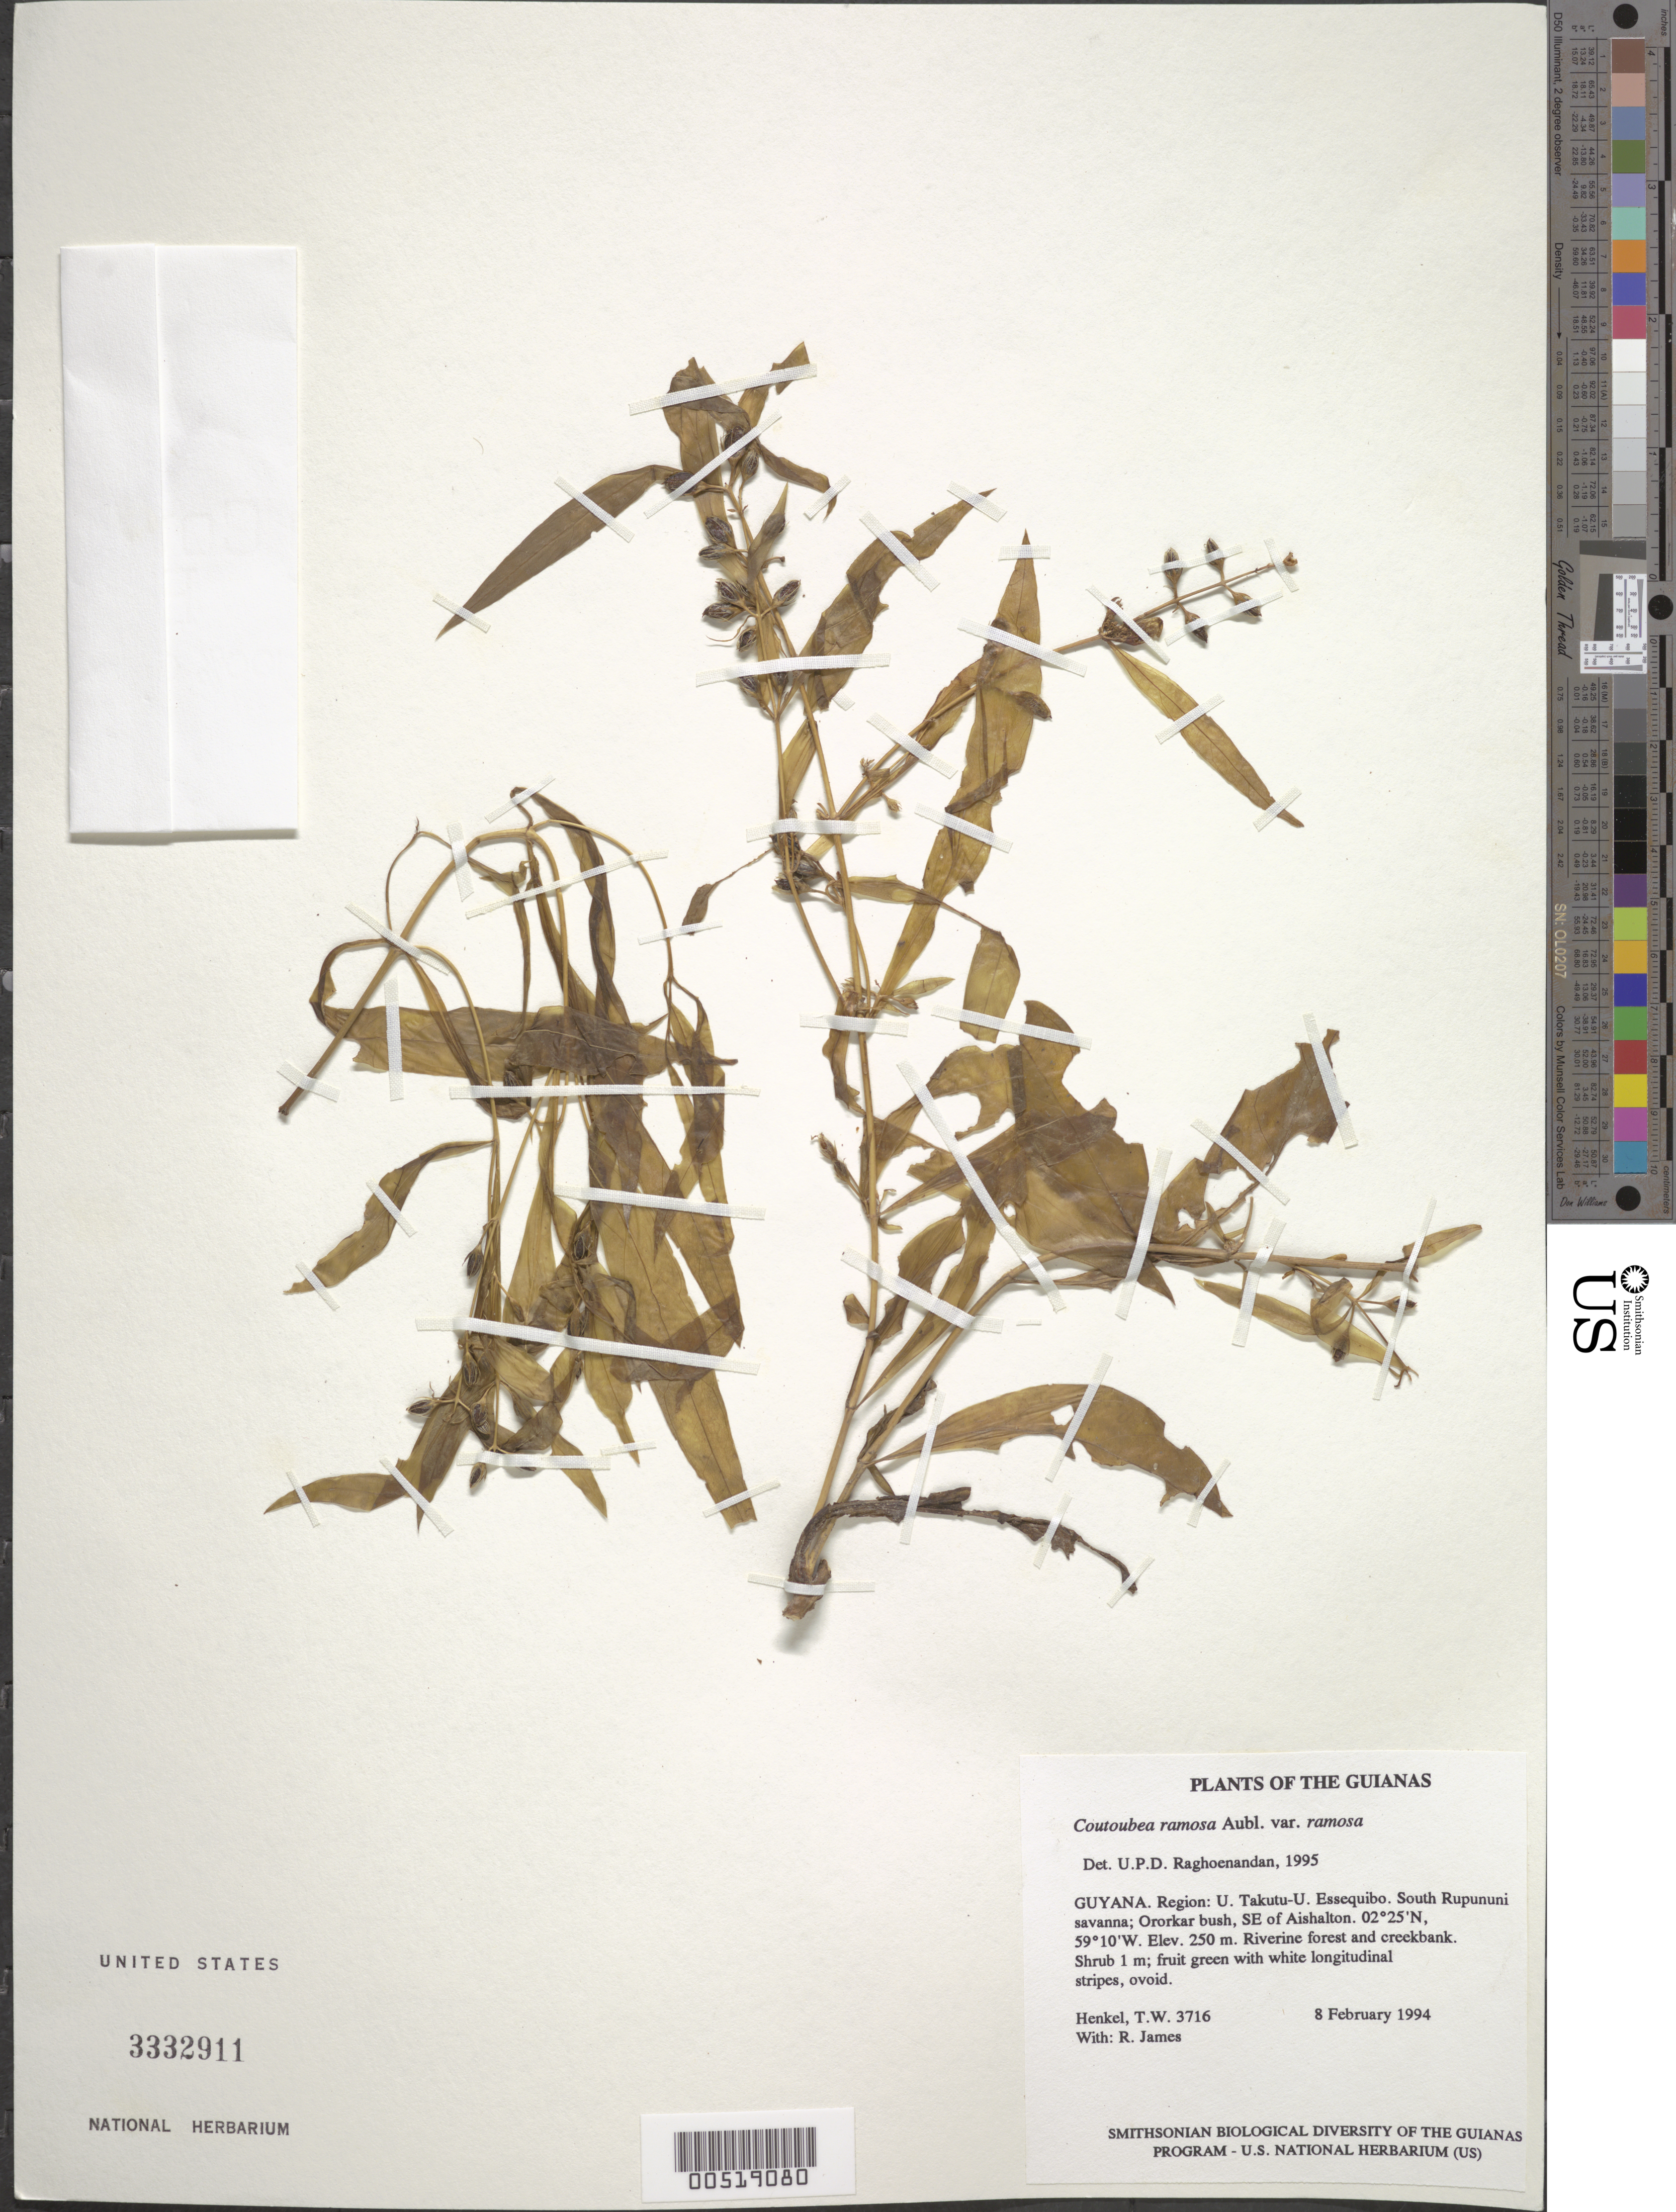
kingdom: Plantae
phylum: Tracheophyta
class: Magnoliopsida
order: Gentianales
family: Gentianaceae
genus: Coutoubea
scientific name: Coutoubea ramosa var. ramosa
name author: Aubl.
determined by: Raghoenandan, U. P. D.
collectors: T. Henkel & R. James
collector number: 3716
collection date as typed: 8 February 1994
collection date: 1994-02-08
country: Guyana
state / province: U. Takutu-U. Essequibo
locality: South Rupununi savanna; Ororkar bush, SE of Aishalton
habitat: Riverine forest and creekbank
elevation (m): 250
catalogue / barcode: US 3332911